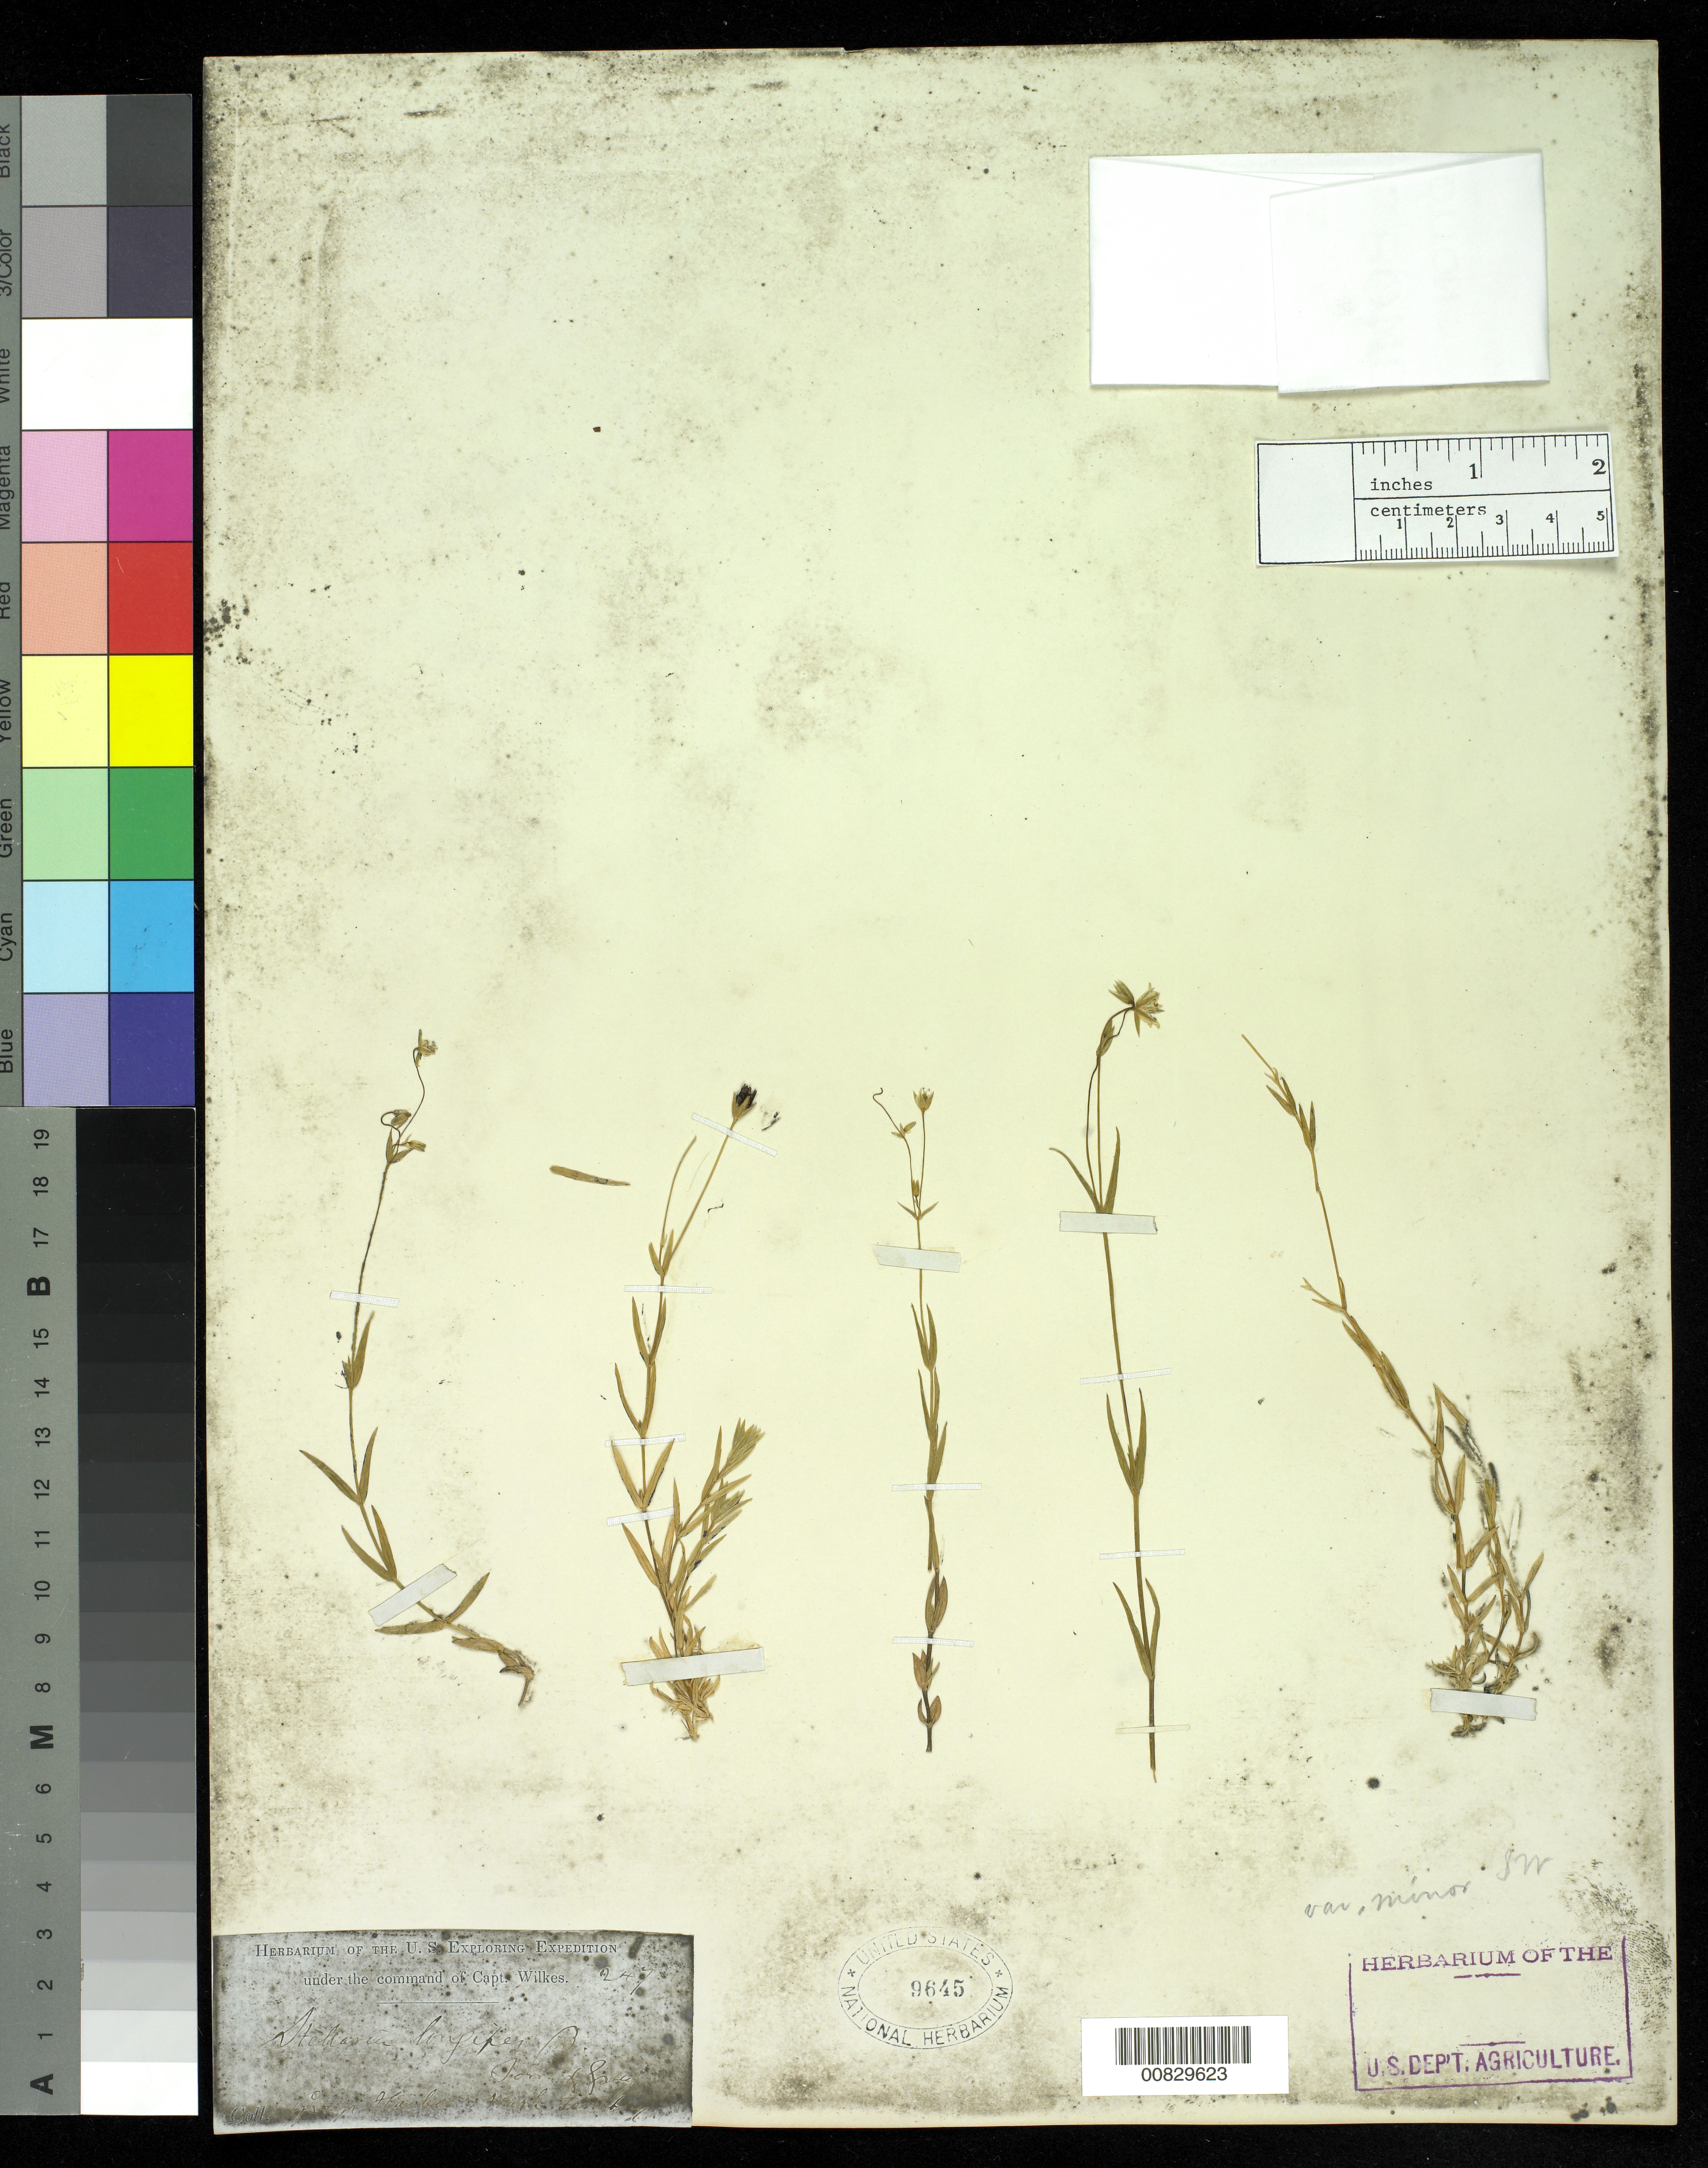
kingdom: Plantae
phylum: Tracheophyta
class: Magnoliopsida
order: Caryophyllales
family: Caryophyllaceae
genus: Stellaria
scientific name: Stellaria longipes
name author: Goldie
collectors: Wilkes Explor. Exped.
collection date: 1838/1842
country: United States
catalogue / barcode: US 9645